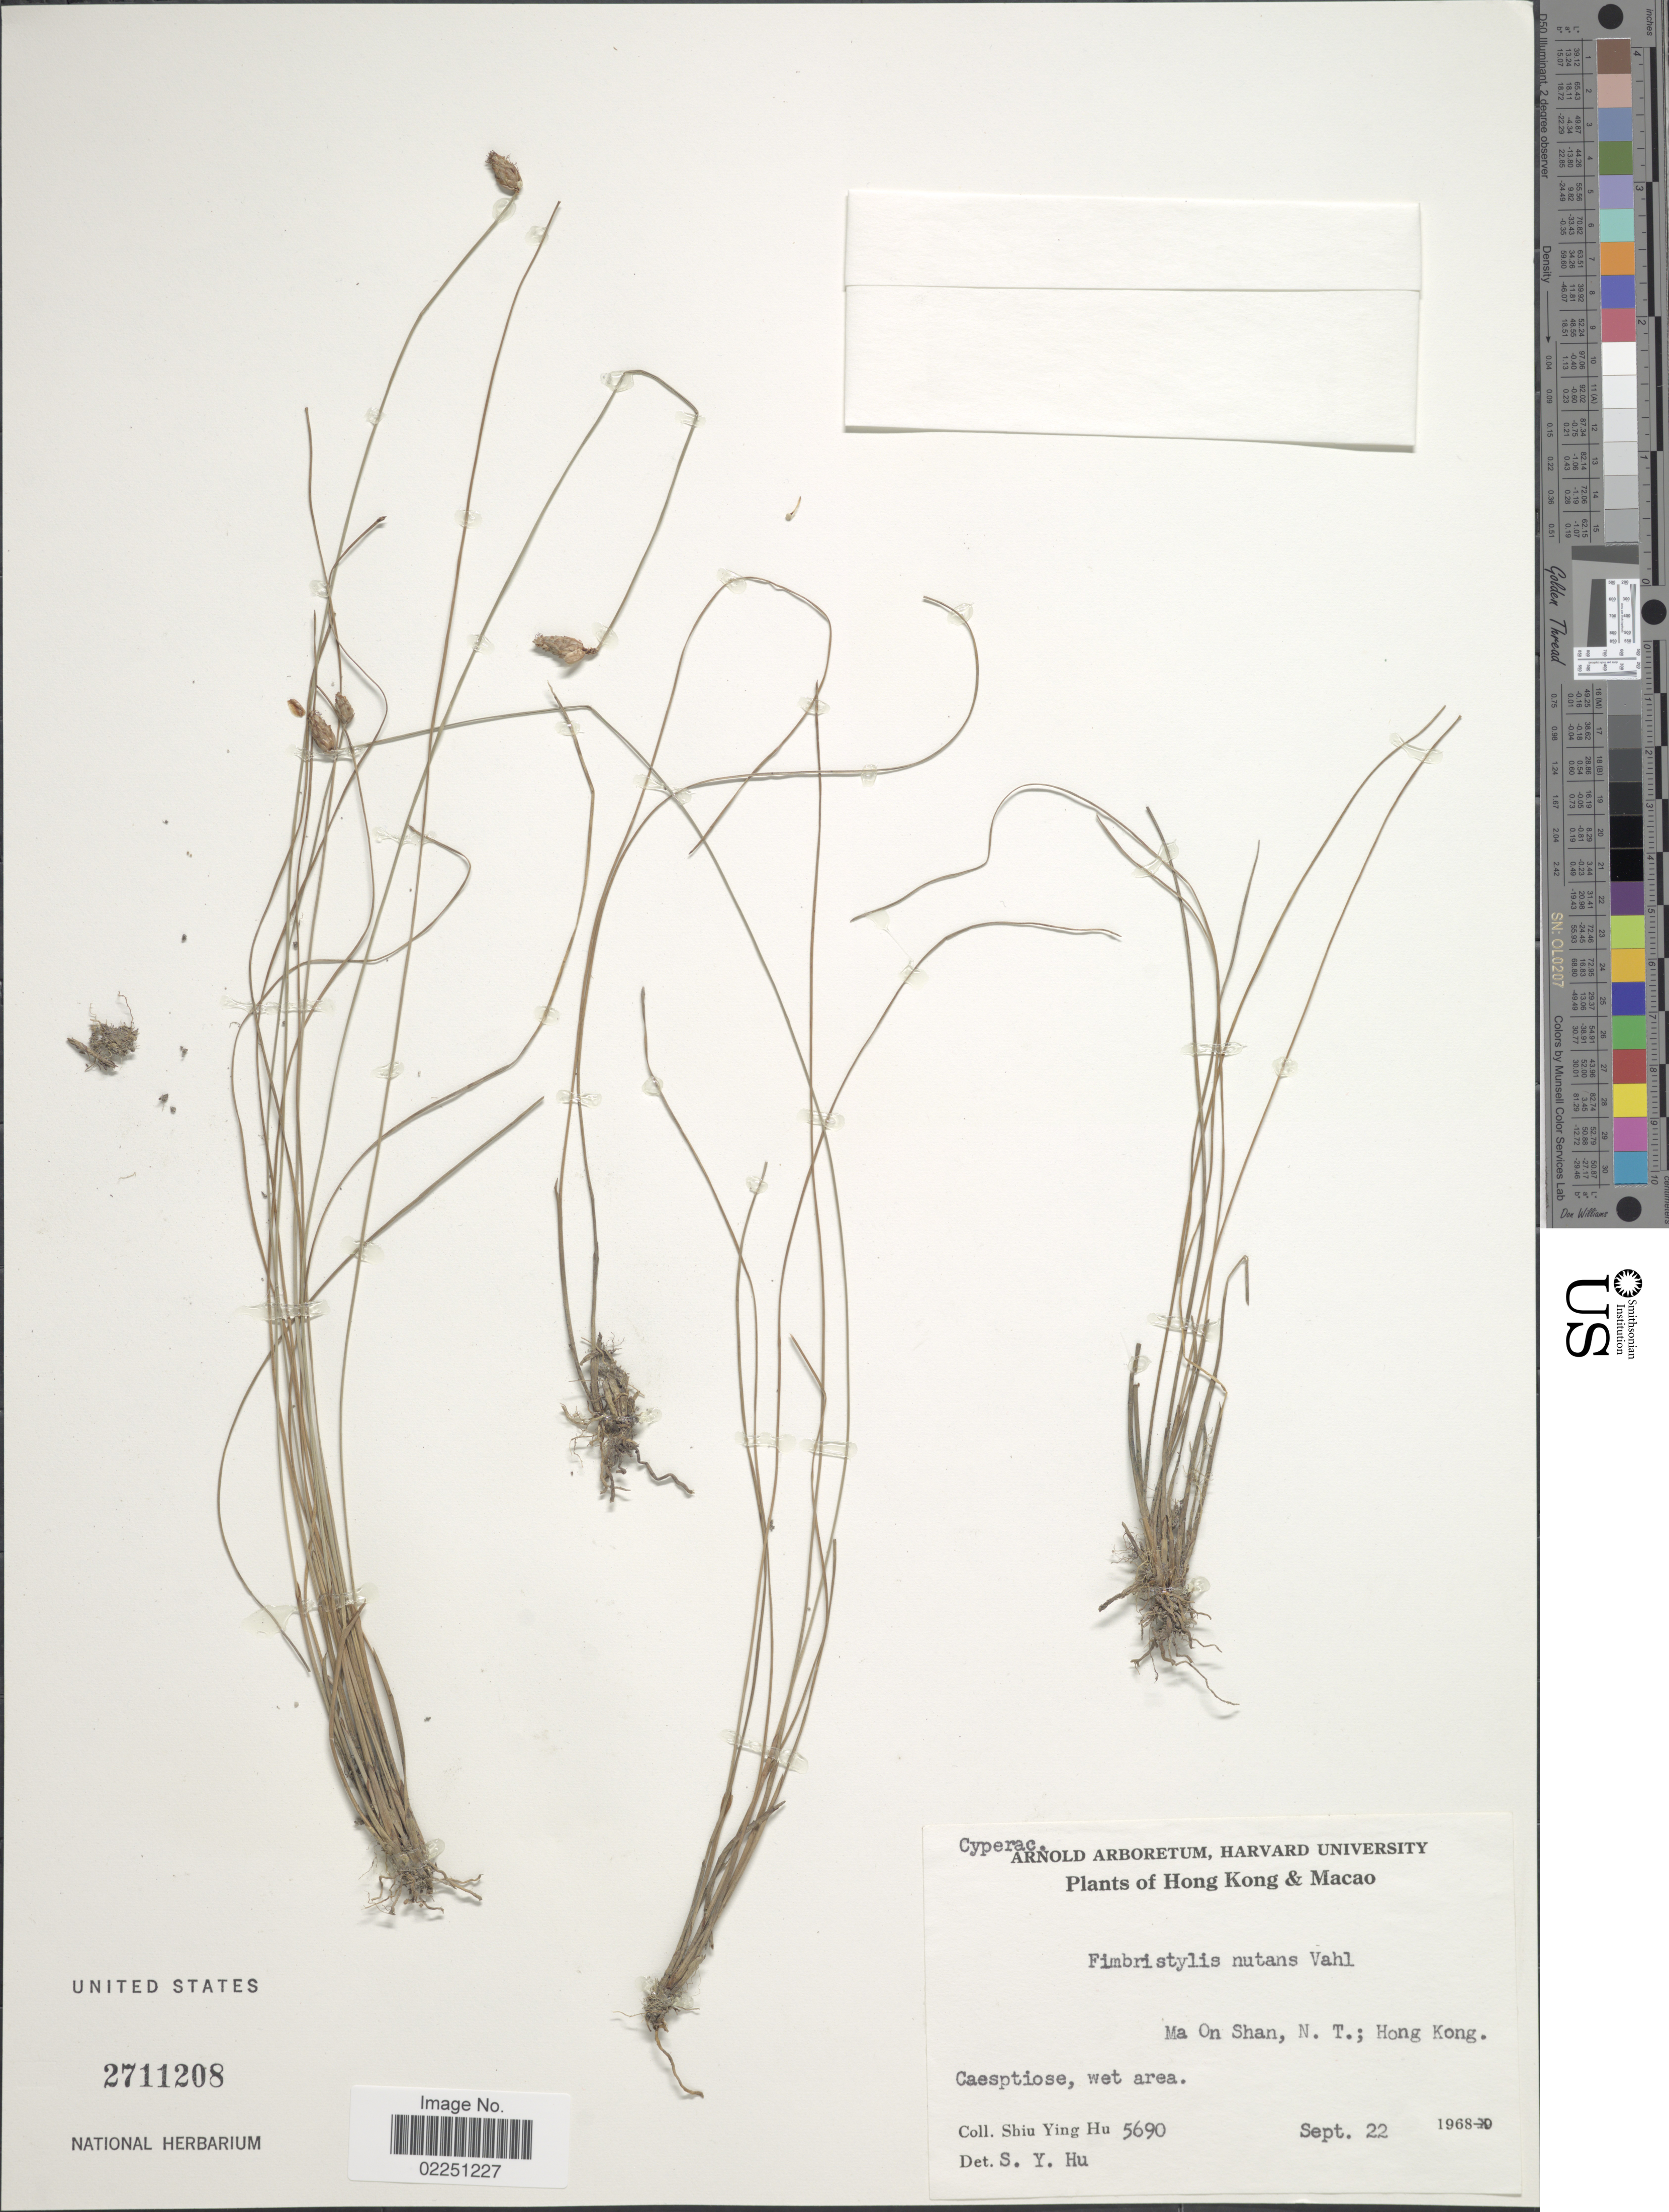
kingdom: Plantae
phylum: Tracheophyta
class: Liliopsida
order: Poales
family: Cyperaceae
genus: Fimbristylis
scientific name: Fimbristylis nutans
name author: (Retz.) Vahl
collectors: S. Y. Hu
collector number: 5690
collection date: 1968-09-22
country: China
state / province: Hong Kong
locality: Ma On Shan, N.T.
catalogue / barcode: US 2711208